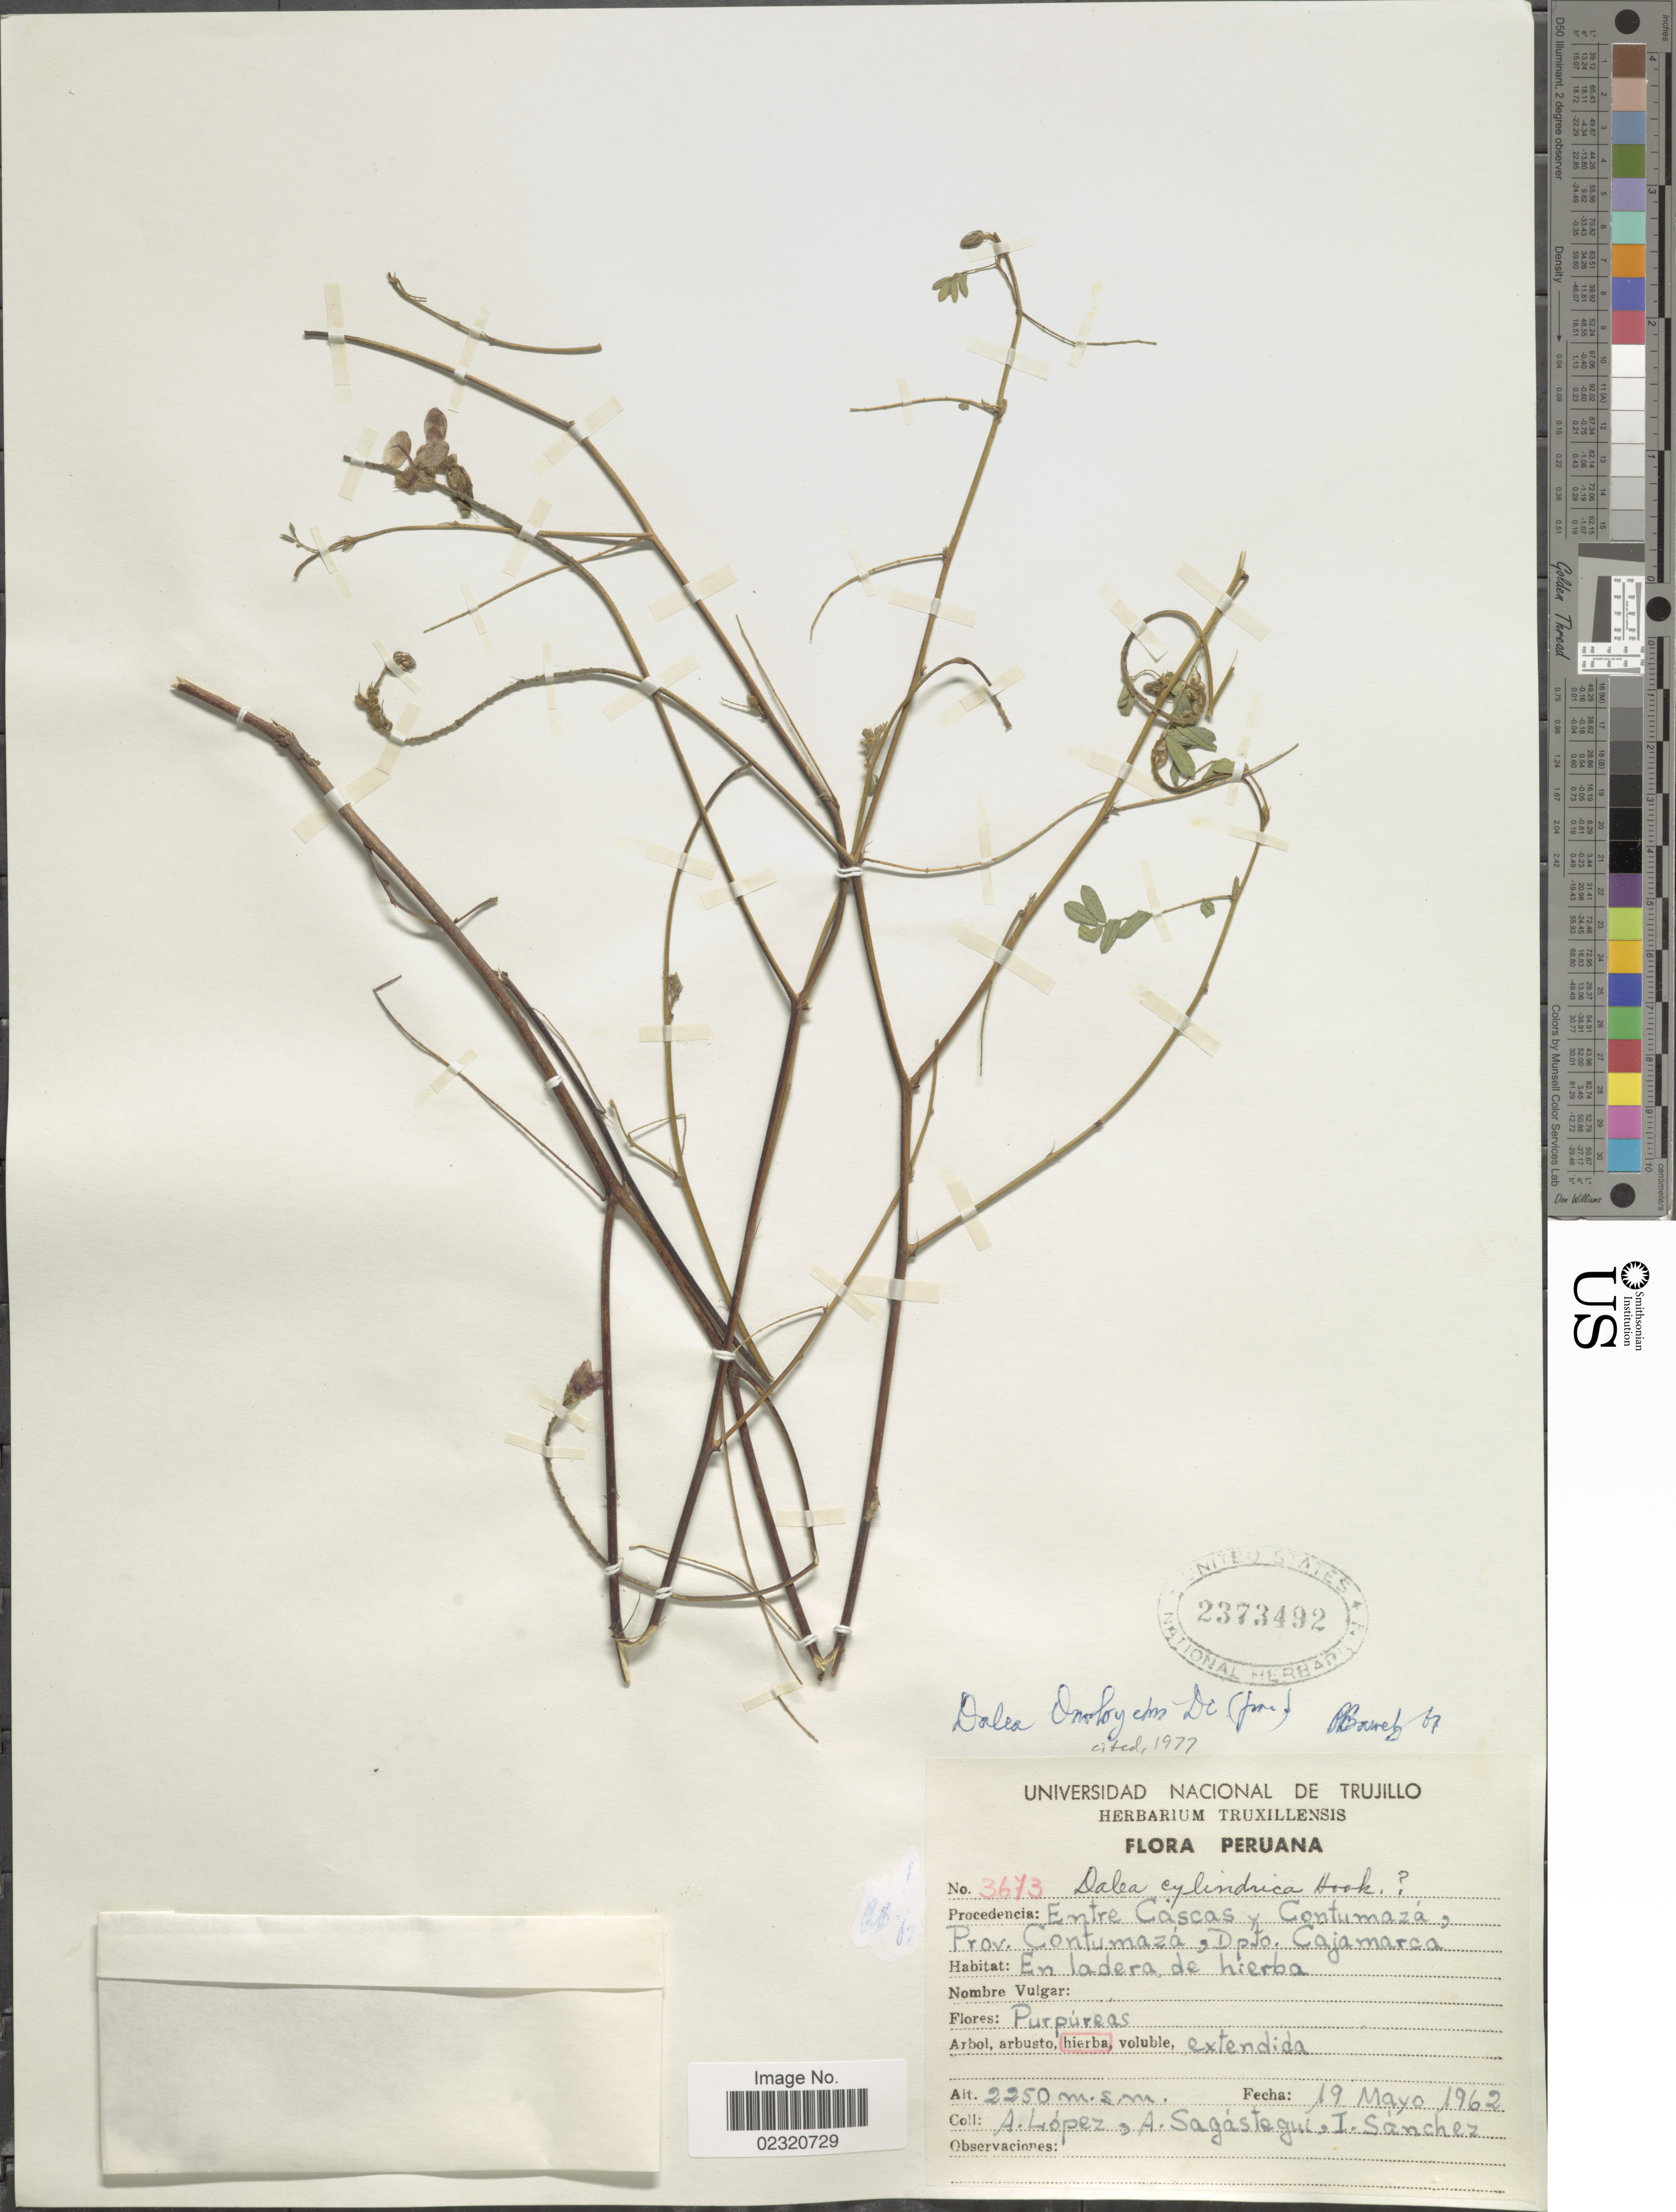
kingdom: Plantae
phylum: Tracheophyta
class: Magnoliopsida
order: Fabales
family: Fabaceae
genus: Dalea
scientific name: Dalea onobrychis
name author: DC.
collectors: A. López, A. Sagástequi & I. Sánchez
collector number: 3673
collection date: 1962-05-19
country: Peru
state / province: Cajamarca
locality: Entre Casas y Contumaza, Prov. Contumaza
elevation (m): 2250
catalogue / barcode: US 2373492